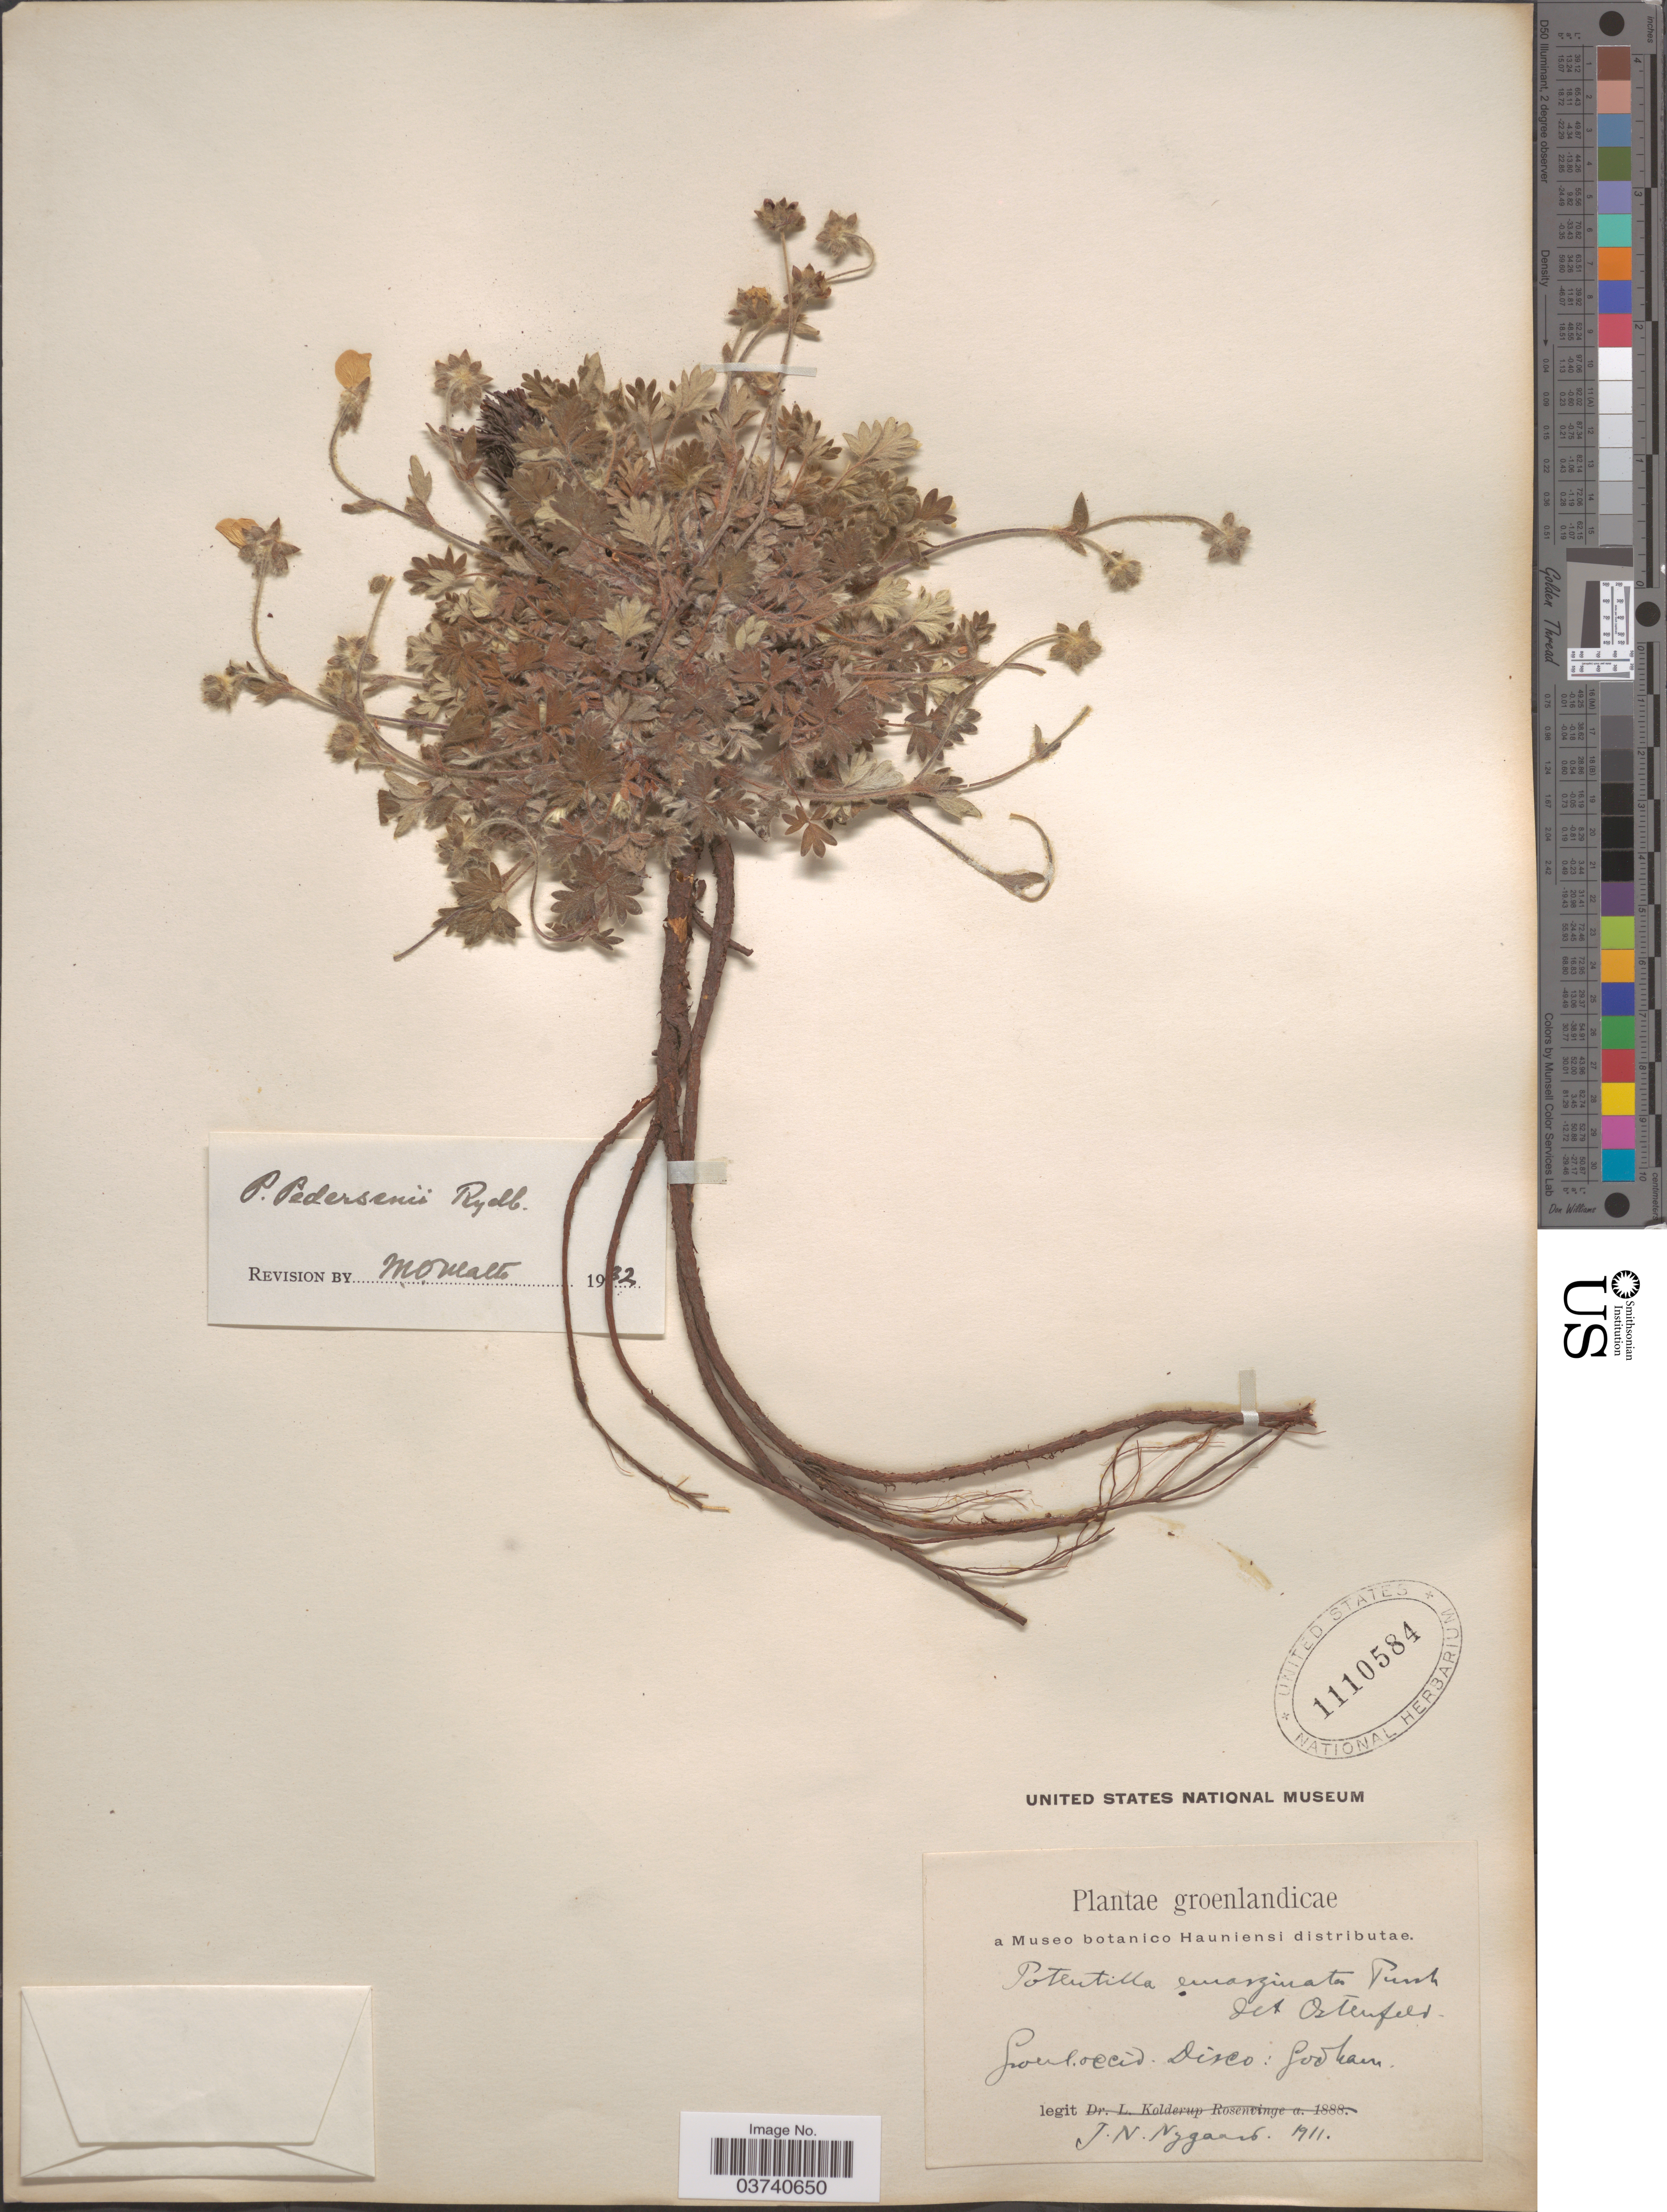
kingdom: Plantae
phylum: Tracheophyta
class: Magnoliopsida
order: Rosales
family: Rosaceae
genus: Potentilla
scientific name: Potentilla pedersenii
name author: (Rydb.) Rydb.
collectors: J. Nygaard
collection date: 1911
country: Greenland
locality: Groenlandicae. Groenl. occid. Disco: Godhavn.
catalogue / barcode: US 1110584